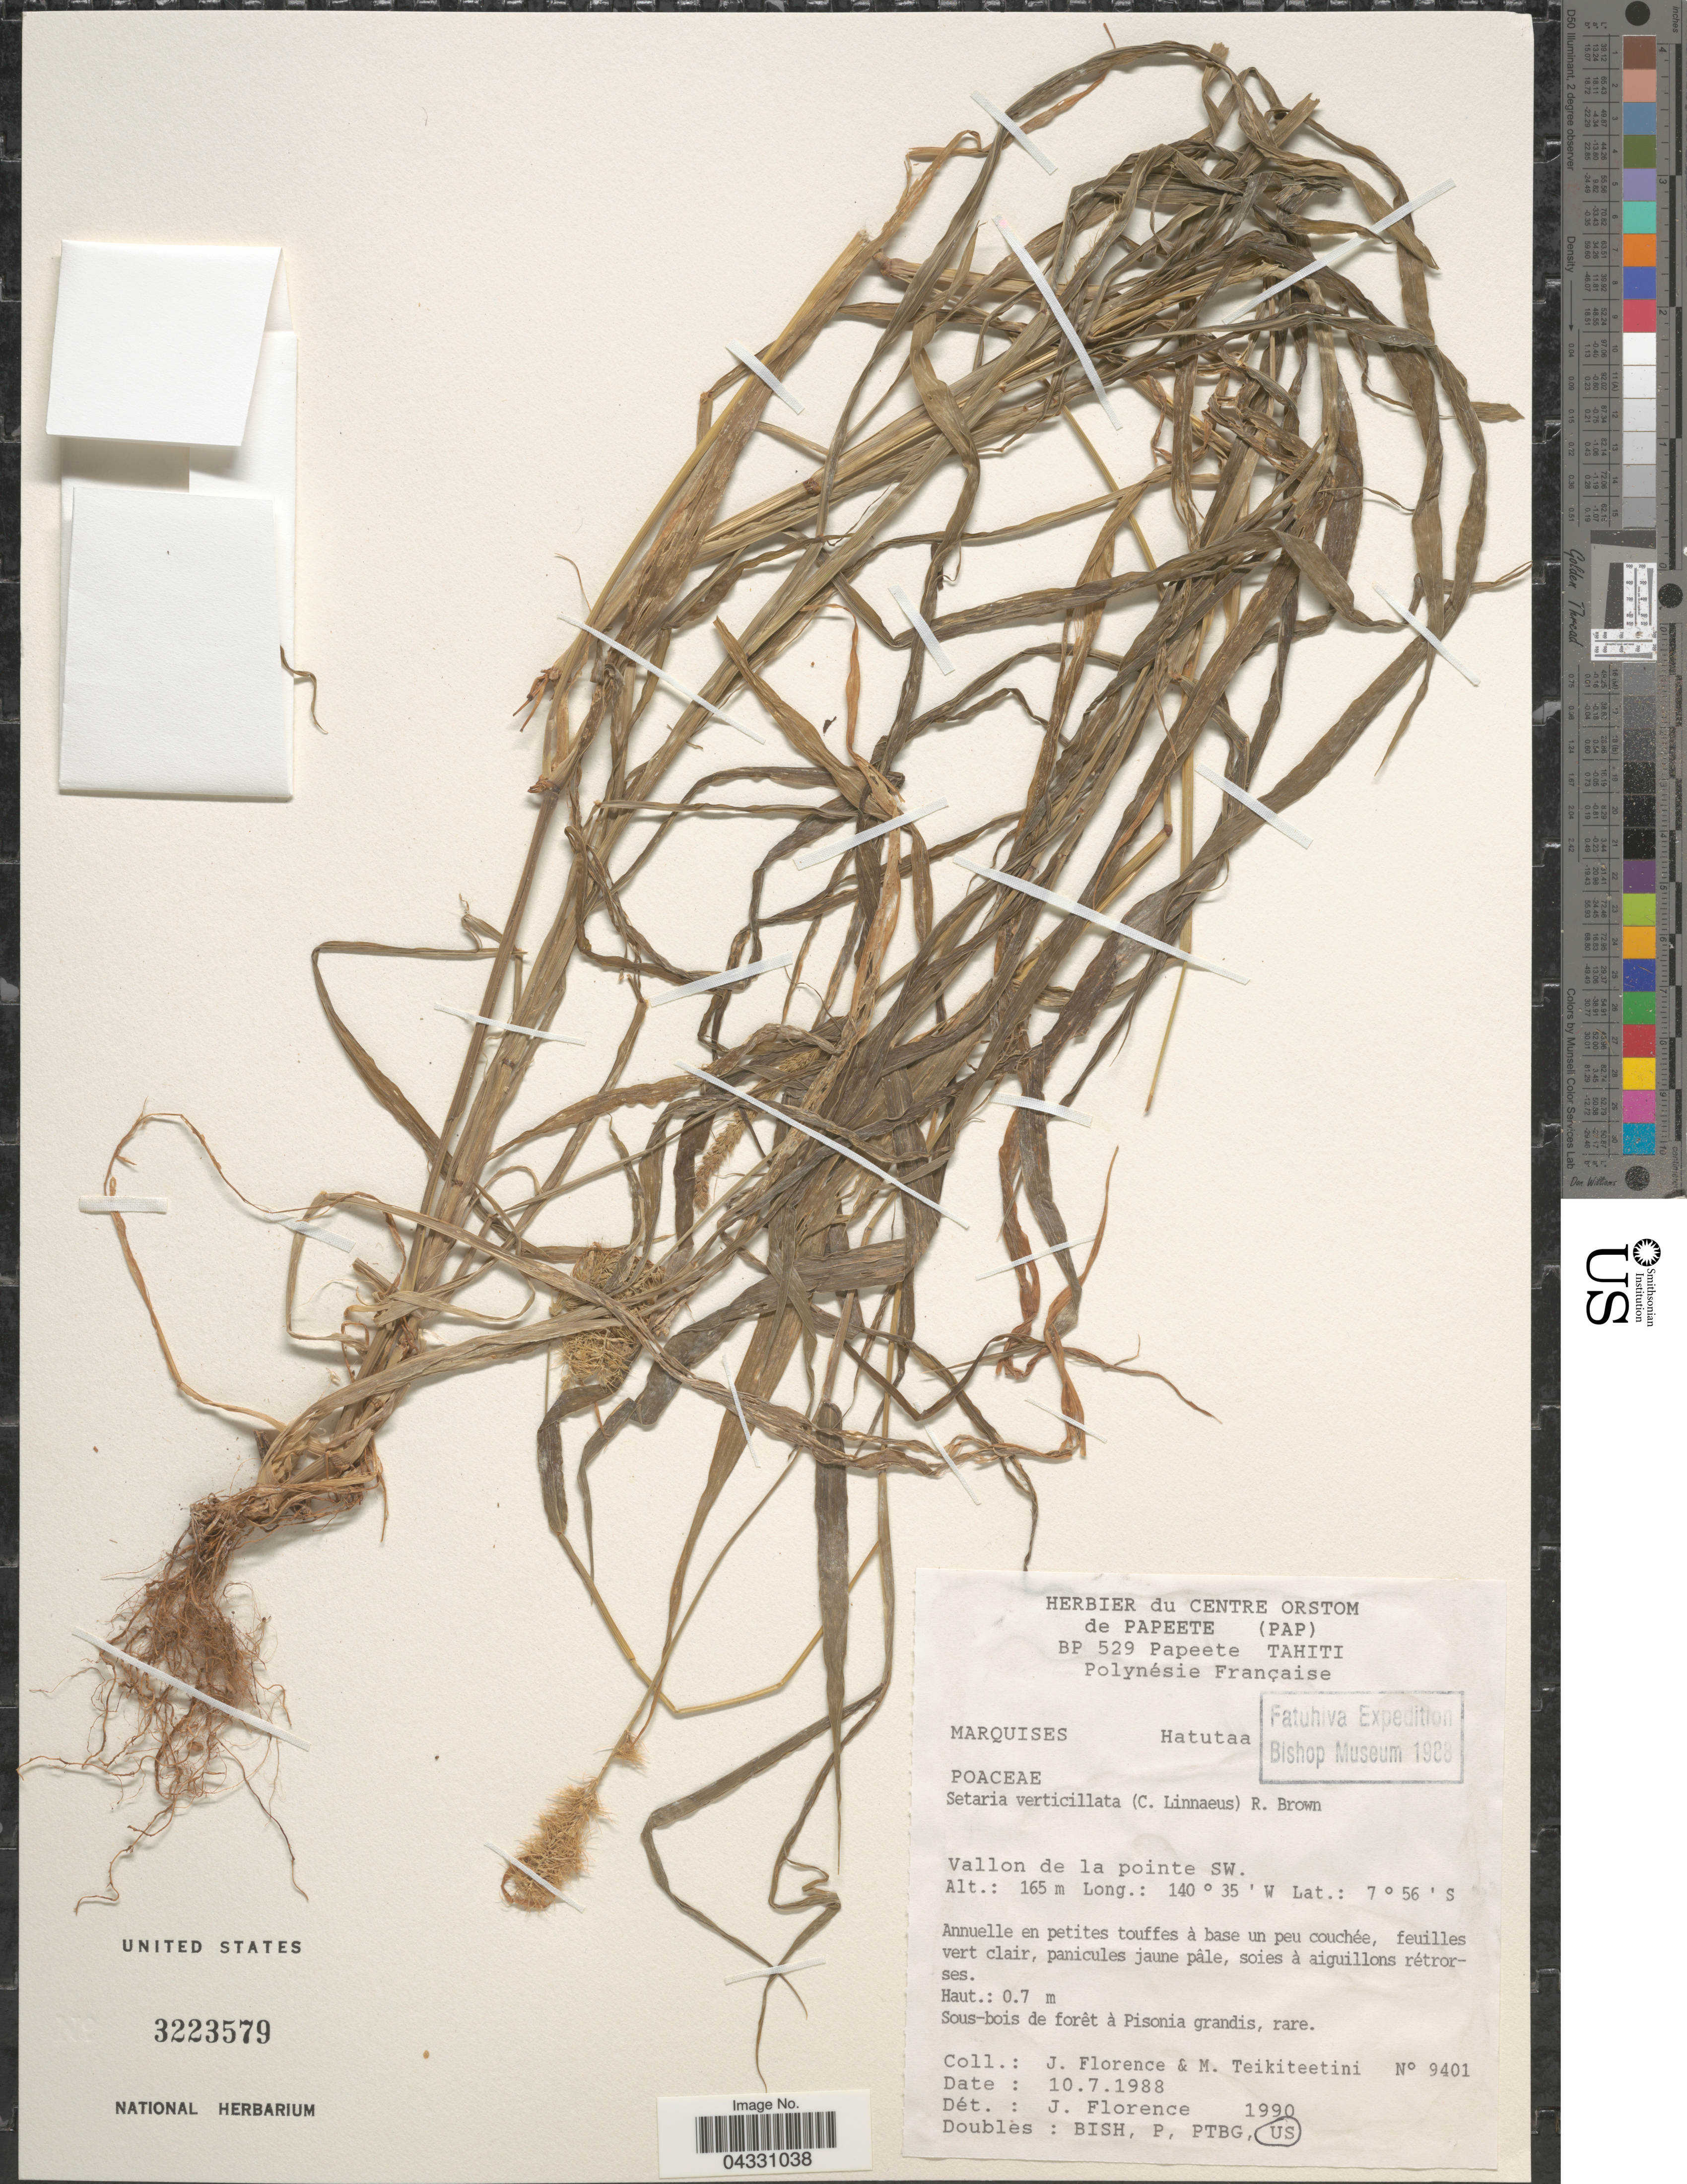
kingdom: Plantae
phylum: Tracheophyta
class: Liliopsida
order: Poales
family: Poaceae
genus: Setaria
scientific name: Setaria adhaerens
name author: (Forssk.) Chiov.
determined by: Wagner, W. L., (BOT), Smithsonian Institution - National Museum of Natural History (UNITED STATES)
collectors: J. Florence & M. Teikiteetini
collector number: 9401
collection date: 1988-07-10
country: French Polynesia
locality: Polynésie Française. Marquises. Hatutaa. Vallon de la pointe SW.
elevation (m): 165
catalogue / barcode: US 3223579